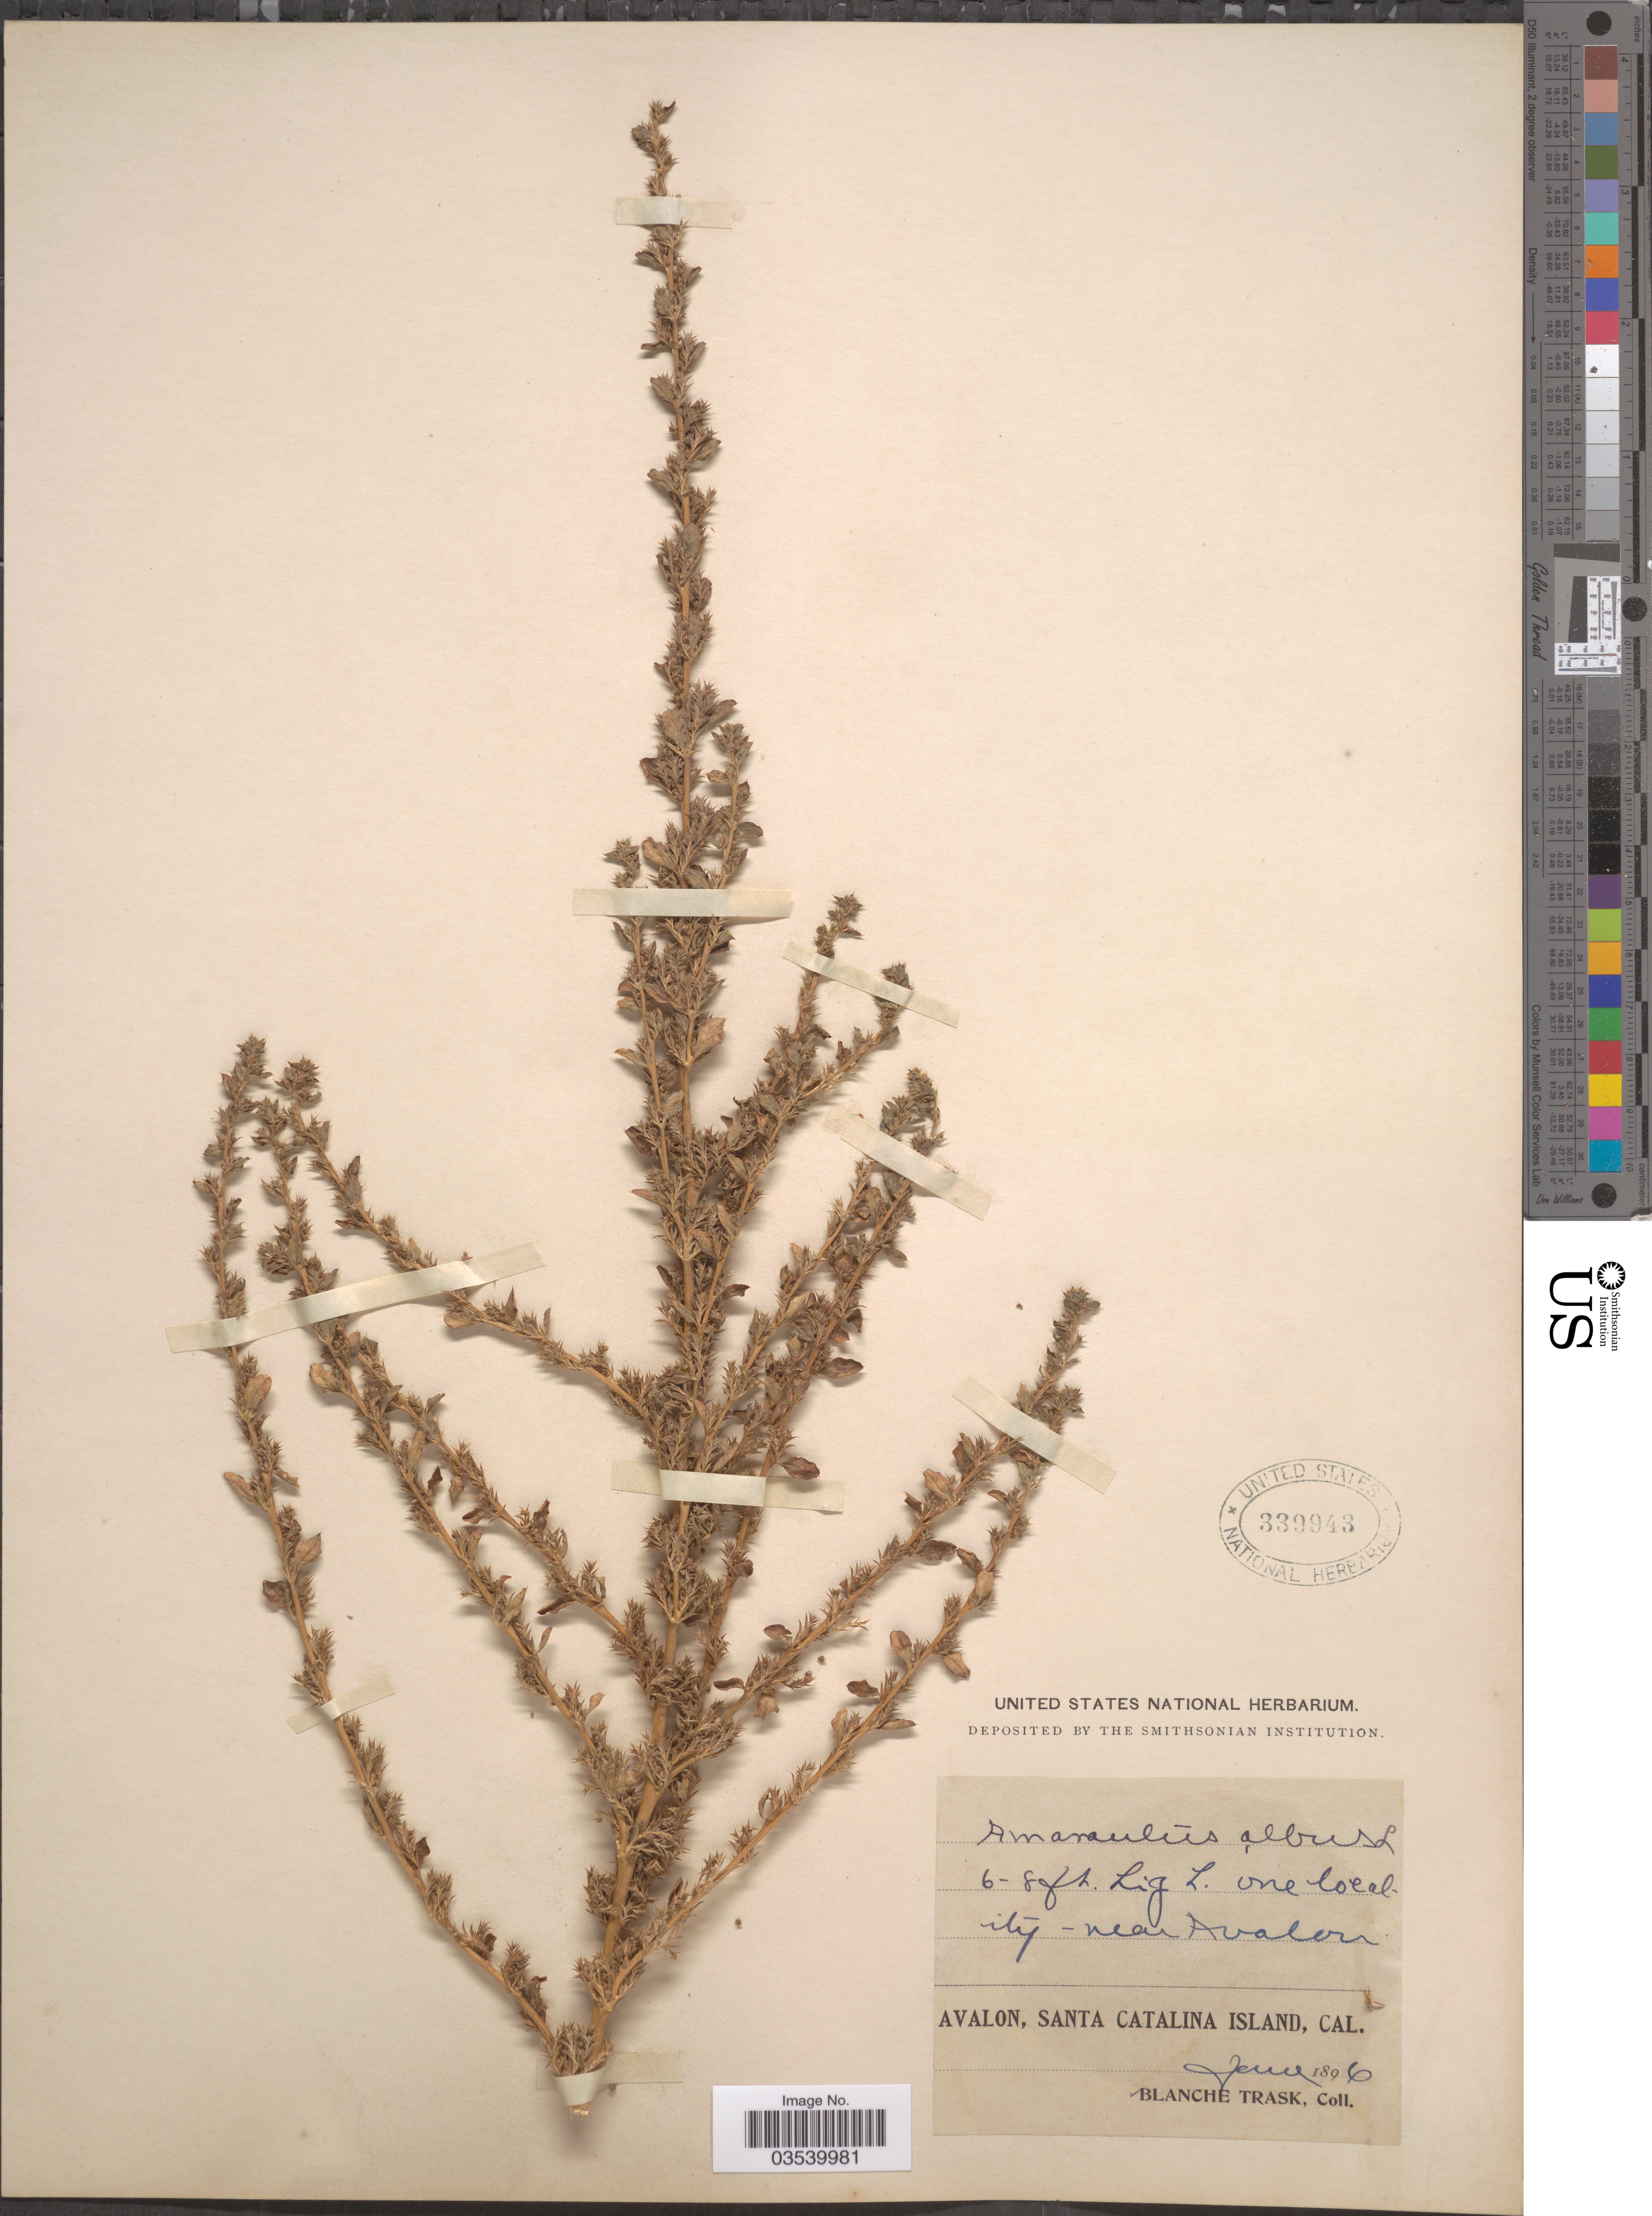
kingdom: Plantae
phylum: Tracheophyta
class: Magnoliopsida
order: Caryophyllales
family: Amaranthaceae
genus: Amaranthus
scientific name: Amaranthus albus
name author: L.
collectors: B. Trask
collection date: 1896-06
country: United States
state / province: California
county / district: Los Angeles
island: Santa Catalina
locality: Near Avalon. Avalon, Santa Catalina Island.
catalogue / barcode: US 339943